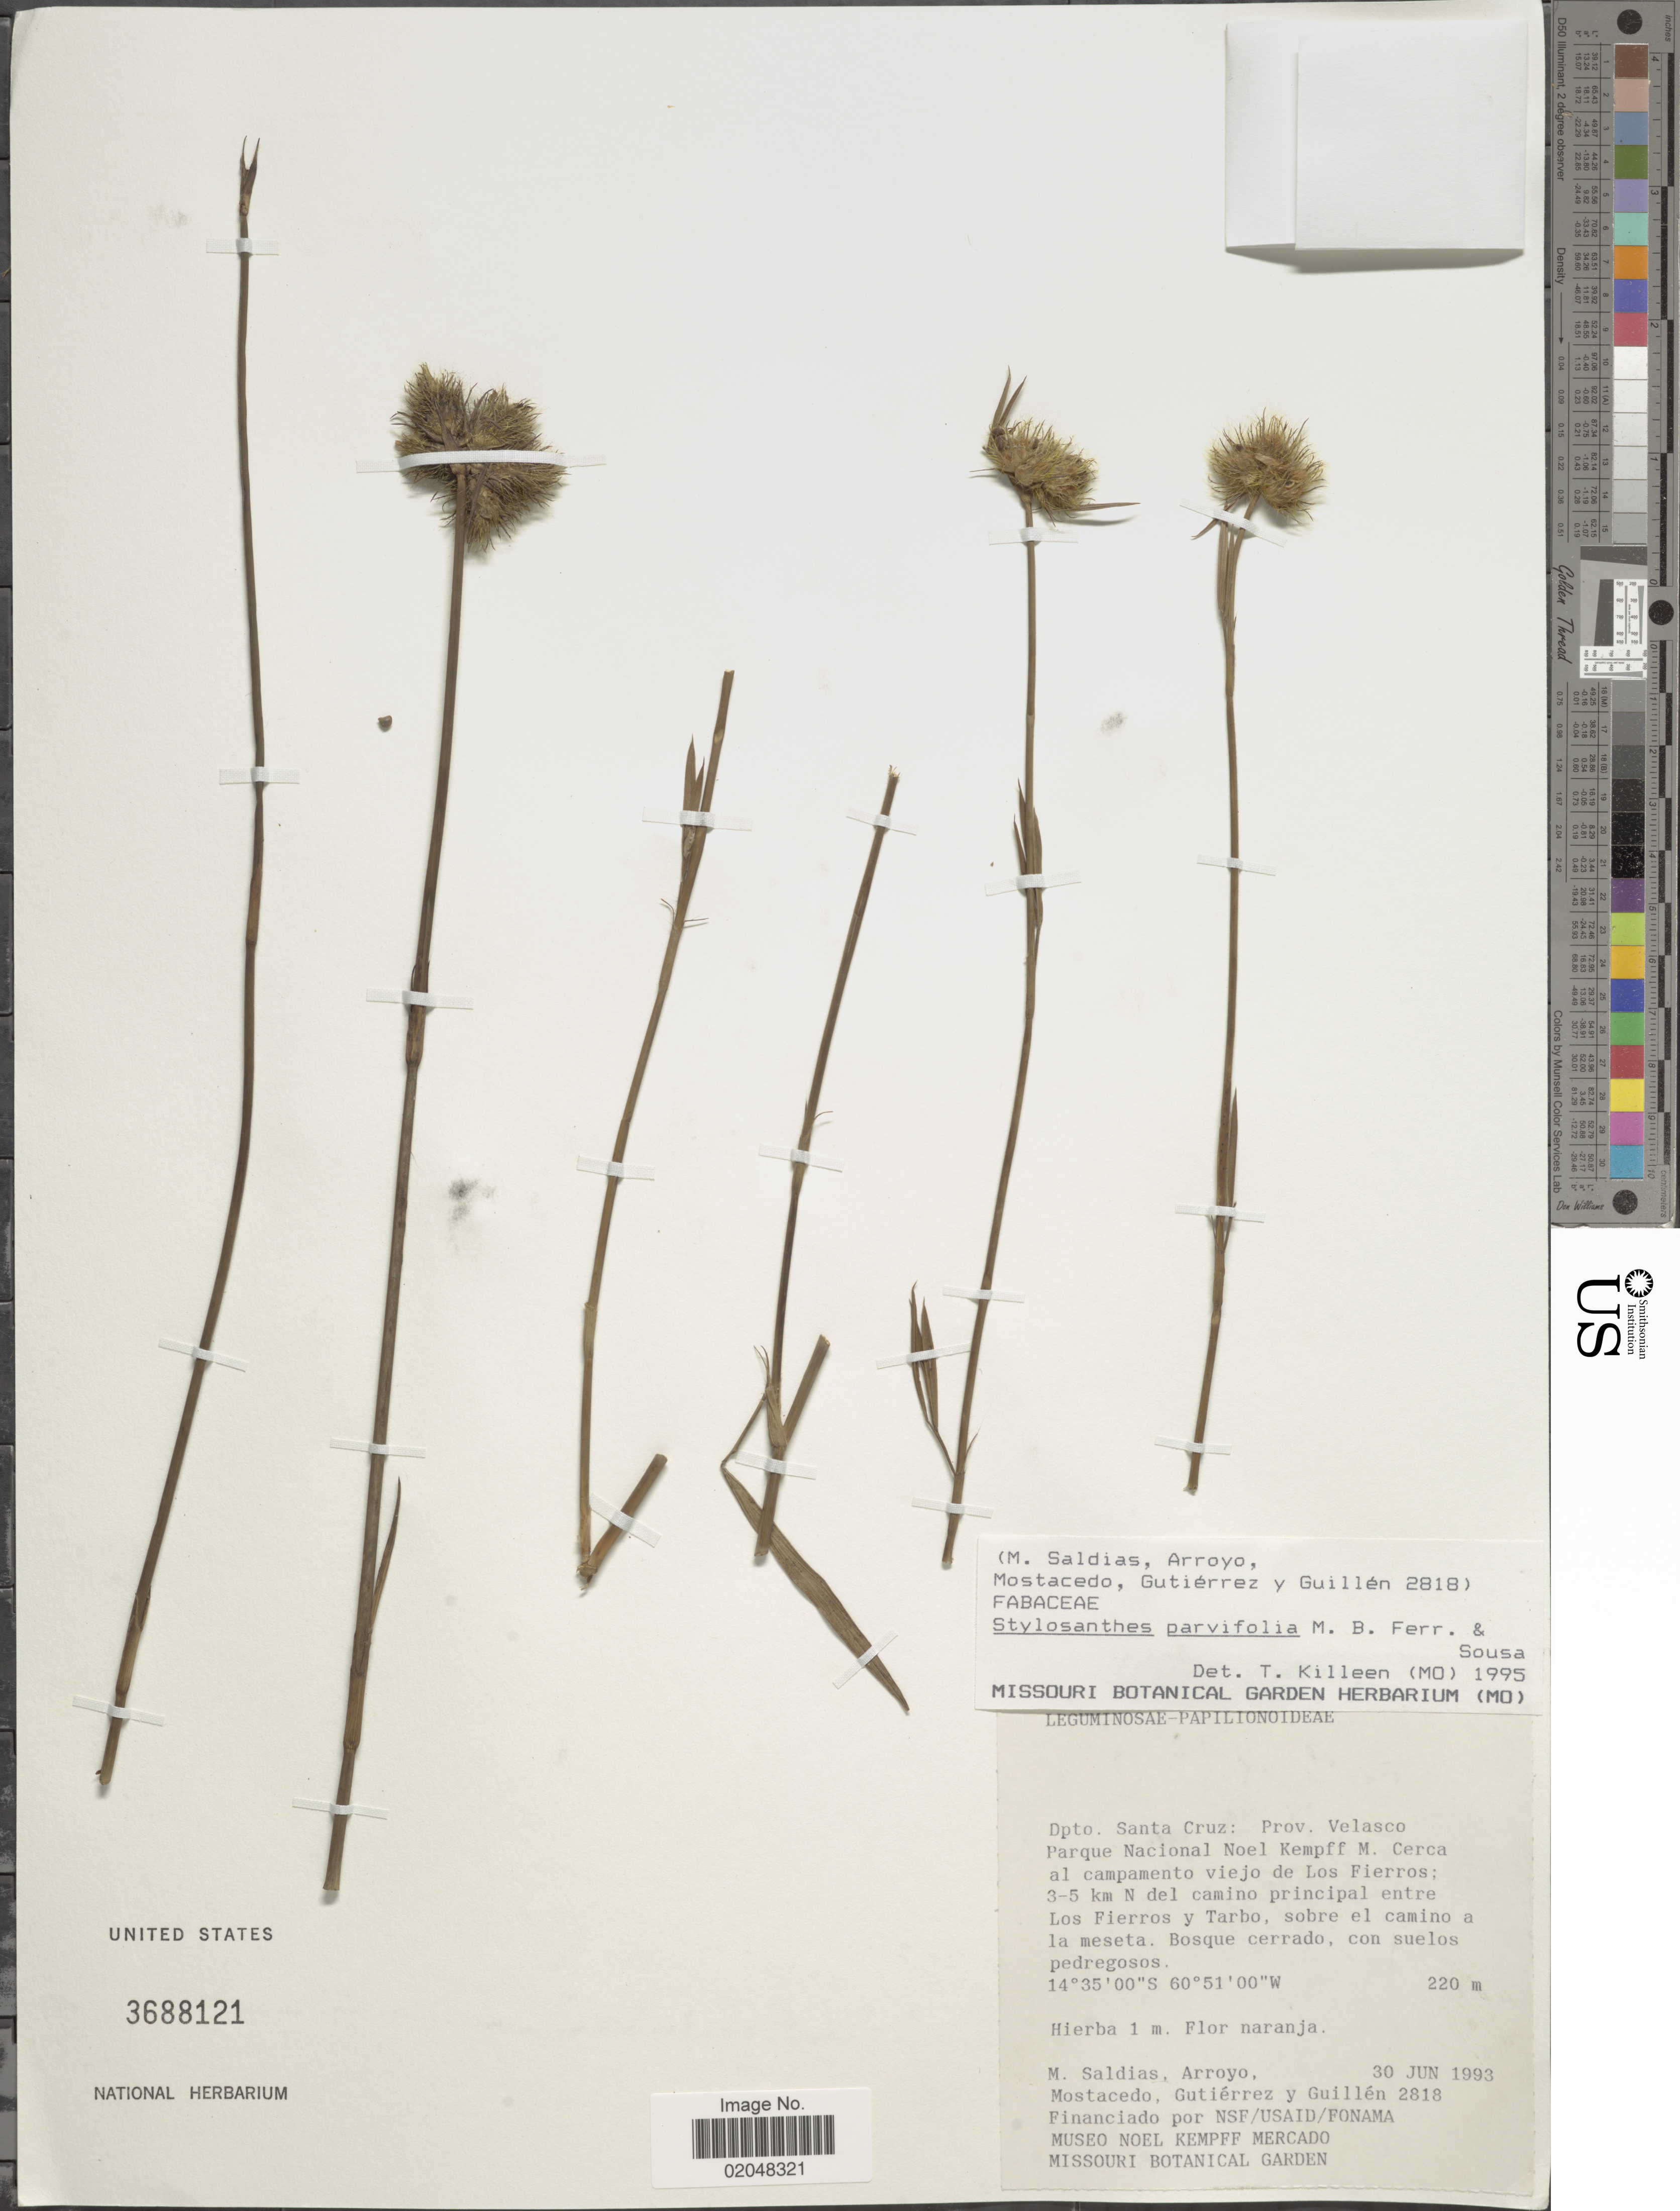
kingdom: Plantae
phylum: Tracheophyta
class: Magnoliopsida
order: Fabales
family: Fabaceae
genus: Stylosanthes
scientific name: Stylosanthes guianensis var. gracilis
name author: (Kunth) Vogel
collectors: M. Saldias, Arroyo, --, Mostacedo, --, Gutiérrez, -- & -- Guillen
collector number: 2818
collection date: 1993-06-30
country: Bolivia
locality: Dpto. Santa Cruz: Prov. Velasco, Parque Nacional Noel Kempff M. Cerca al campamento viejo de Los Fierros; 3-5 km N del camino principal entre Los Fierros y Tarbo, sobre el camino a la meseta.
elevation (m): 220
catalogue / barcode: US 3688121